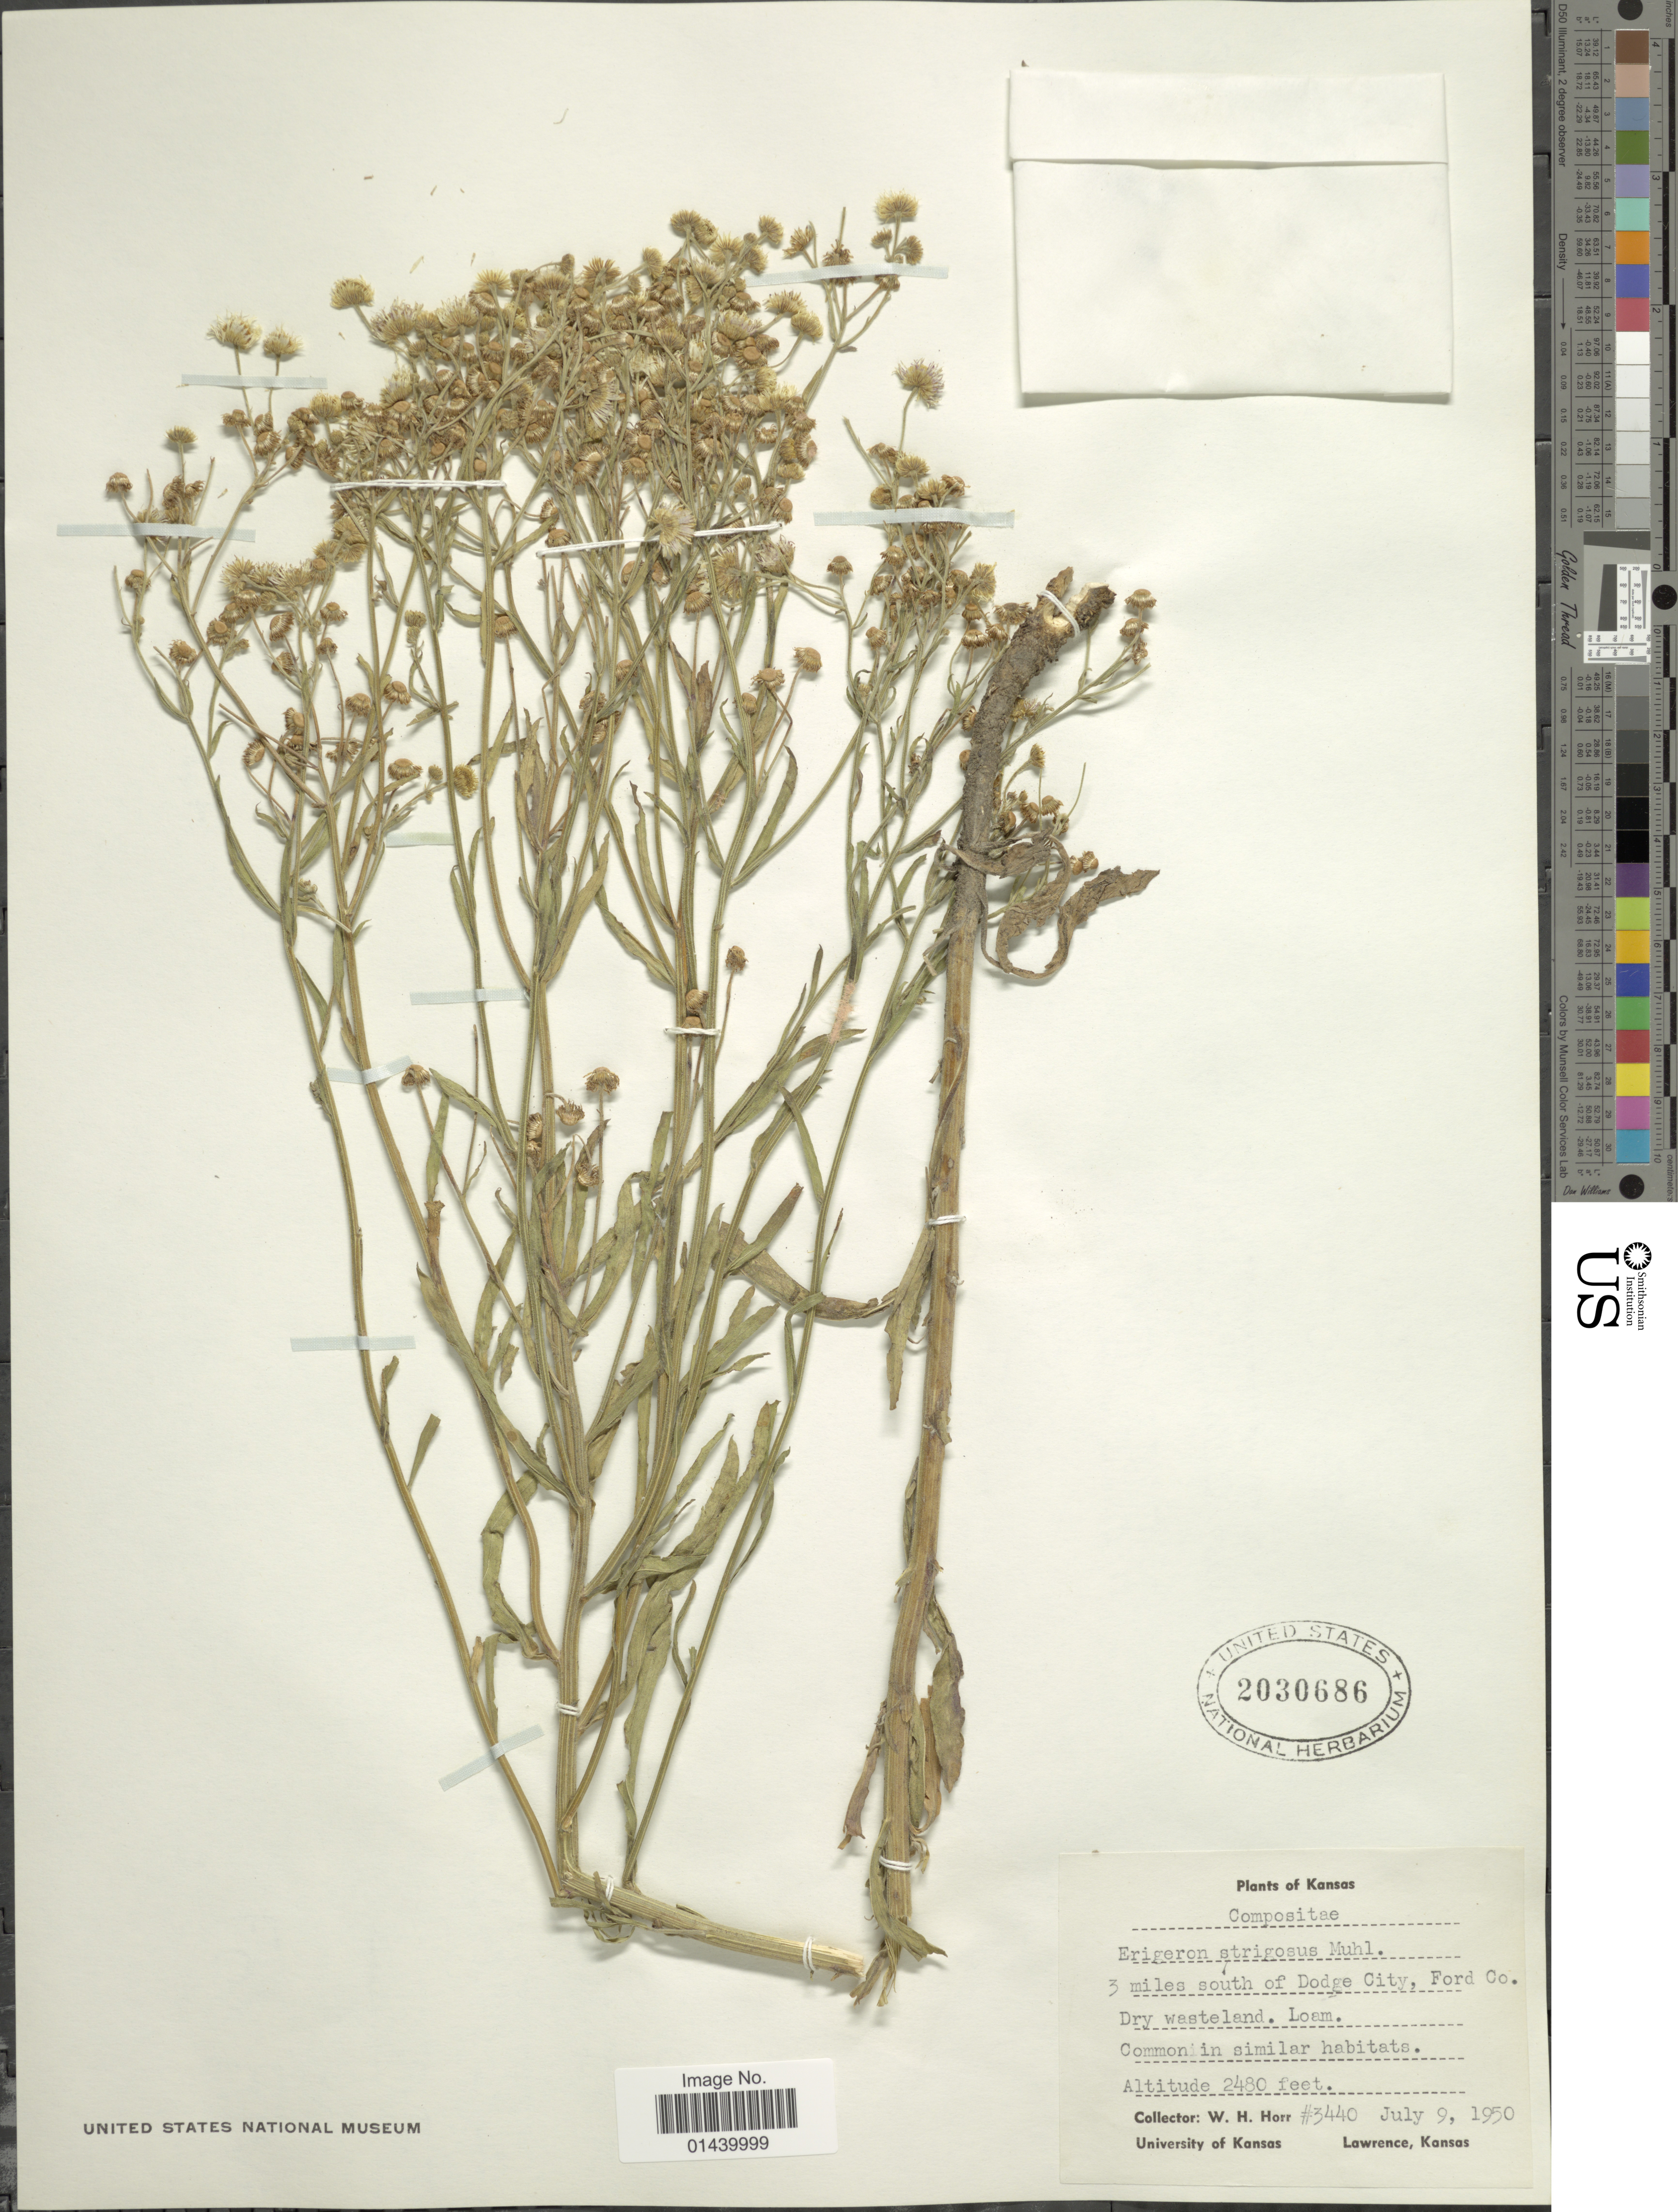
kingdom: Plantae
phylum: Tracheophyta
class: Magnoliopsida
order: Asterales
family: Asteraceae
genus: Erigeron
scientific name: Erigeron strigosus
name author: Muhl. ex Willd.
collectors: W. H. Horr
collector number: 3440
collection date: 1950-07-09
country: United States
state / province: Kansas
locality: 3 miles south of Dodge City, Ford Co. Dry wasteland, Loam.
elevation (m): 756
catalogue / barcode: US 2030686